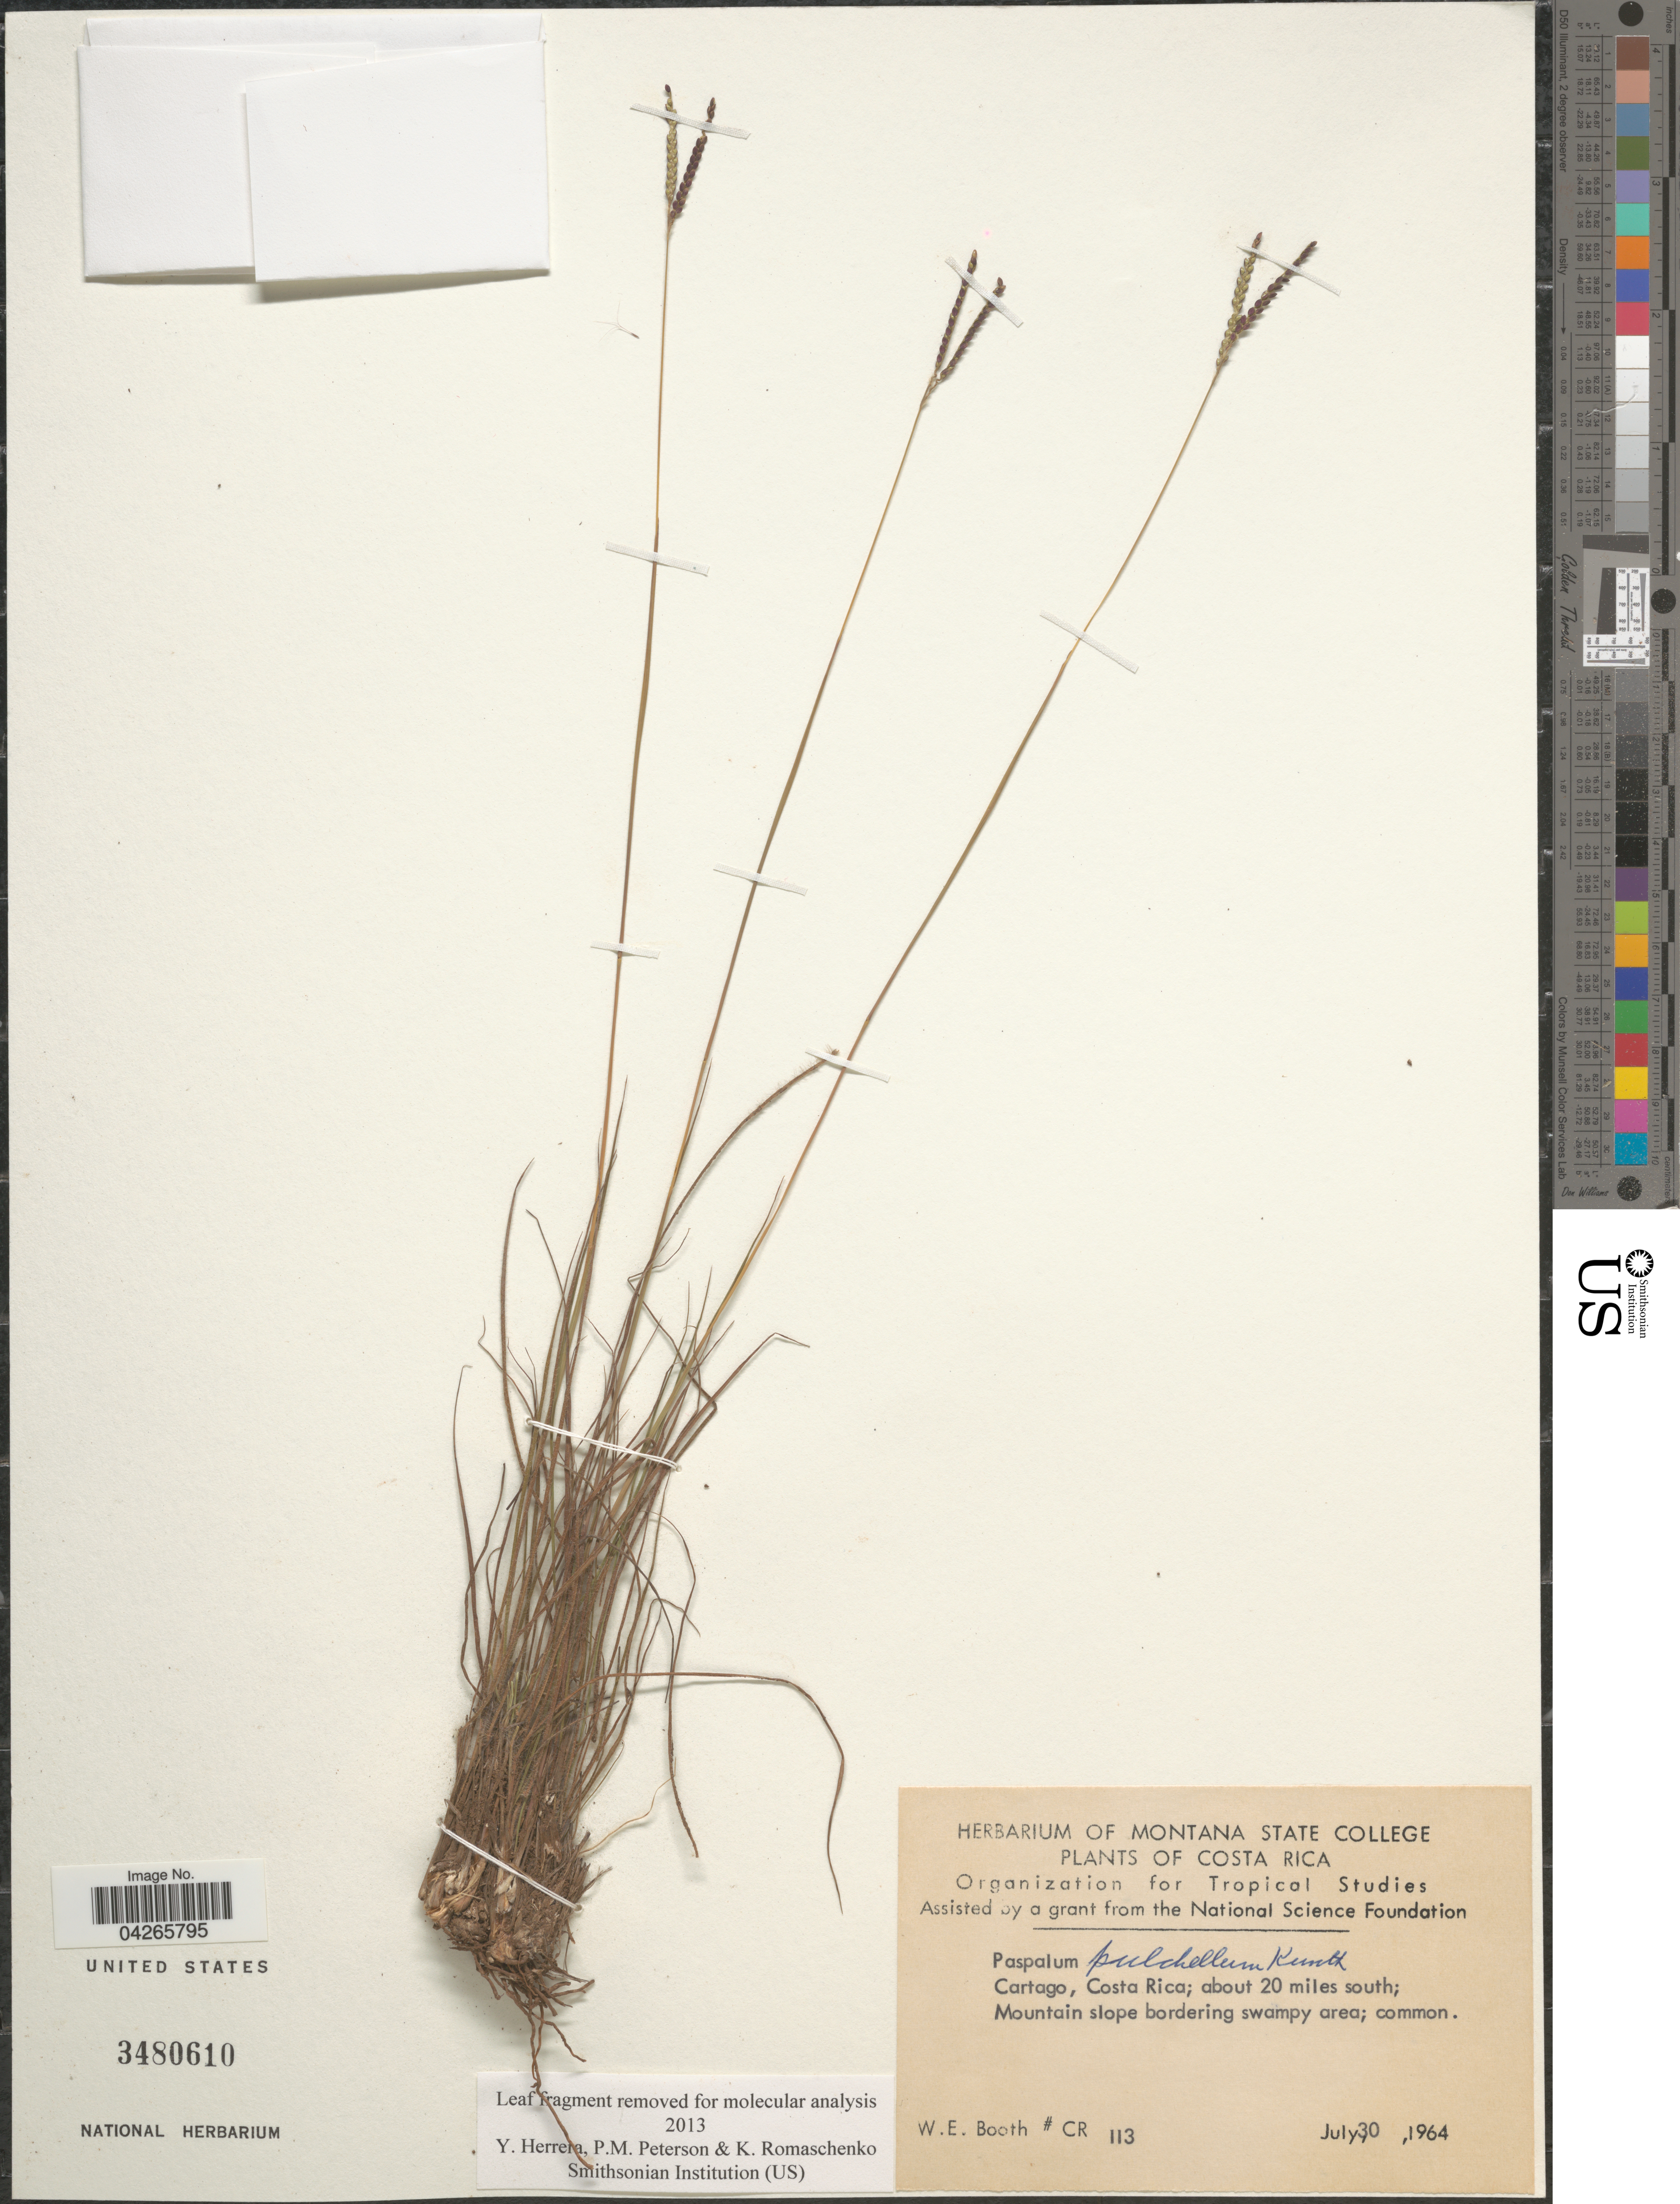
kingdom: Plantae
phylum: Tracheophyta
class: Liliopsida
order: Poales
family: Poaceae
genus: Paspalum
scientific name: Paspalum pulchellum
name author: Kunth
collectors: W. Booth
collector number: CR113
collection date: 1964-07-30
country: Costa Rica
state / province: Cartago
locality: About 20 miles south.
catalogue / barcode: US 3480610